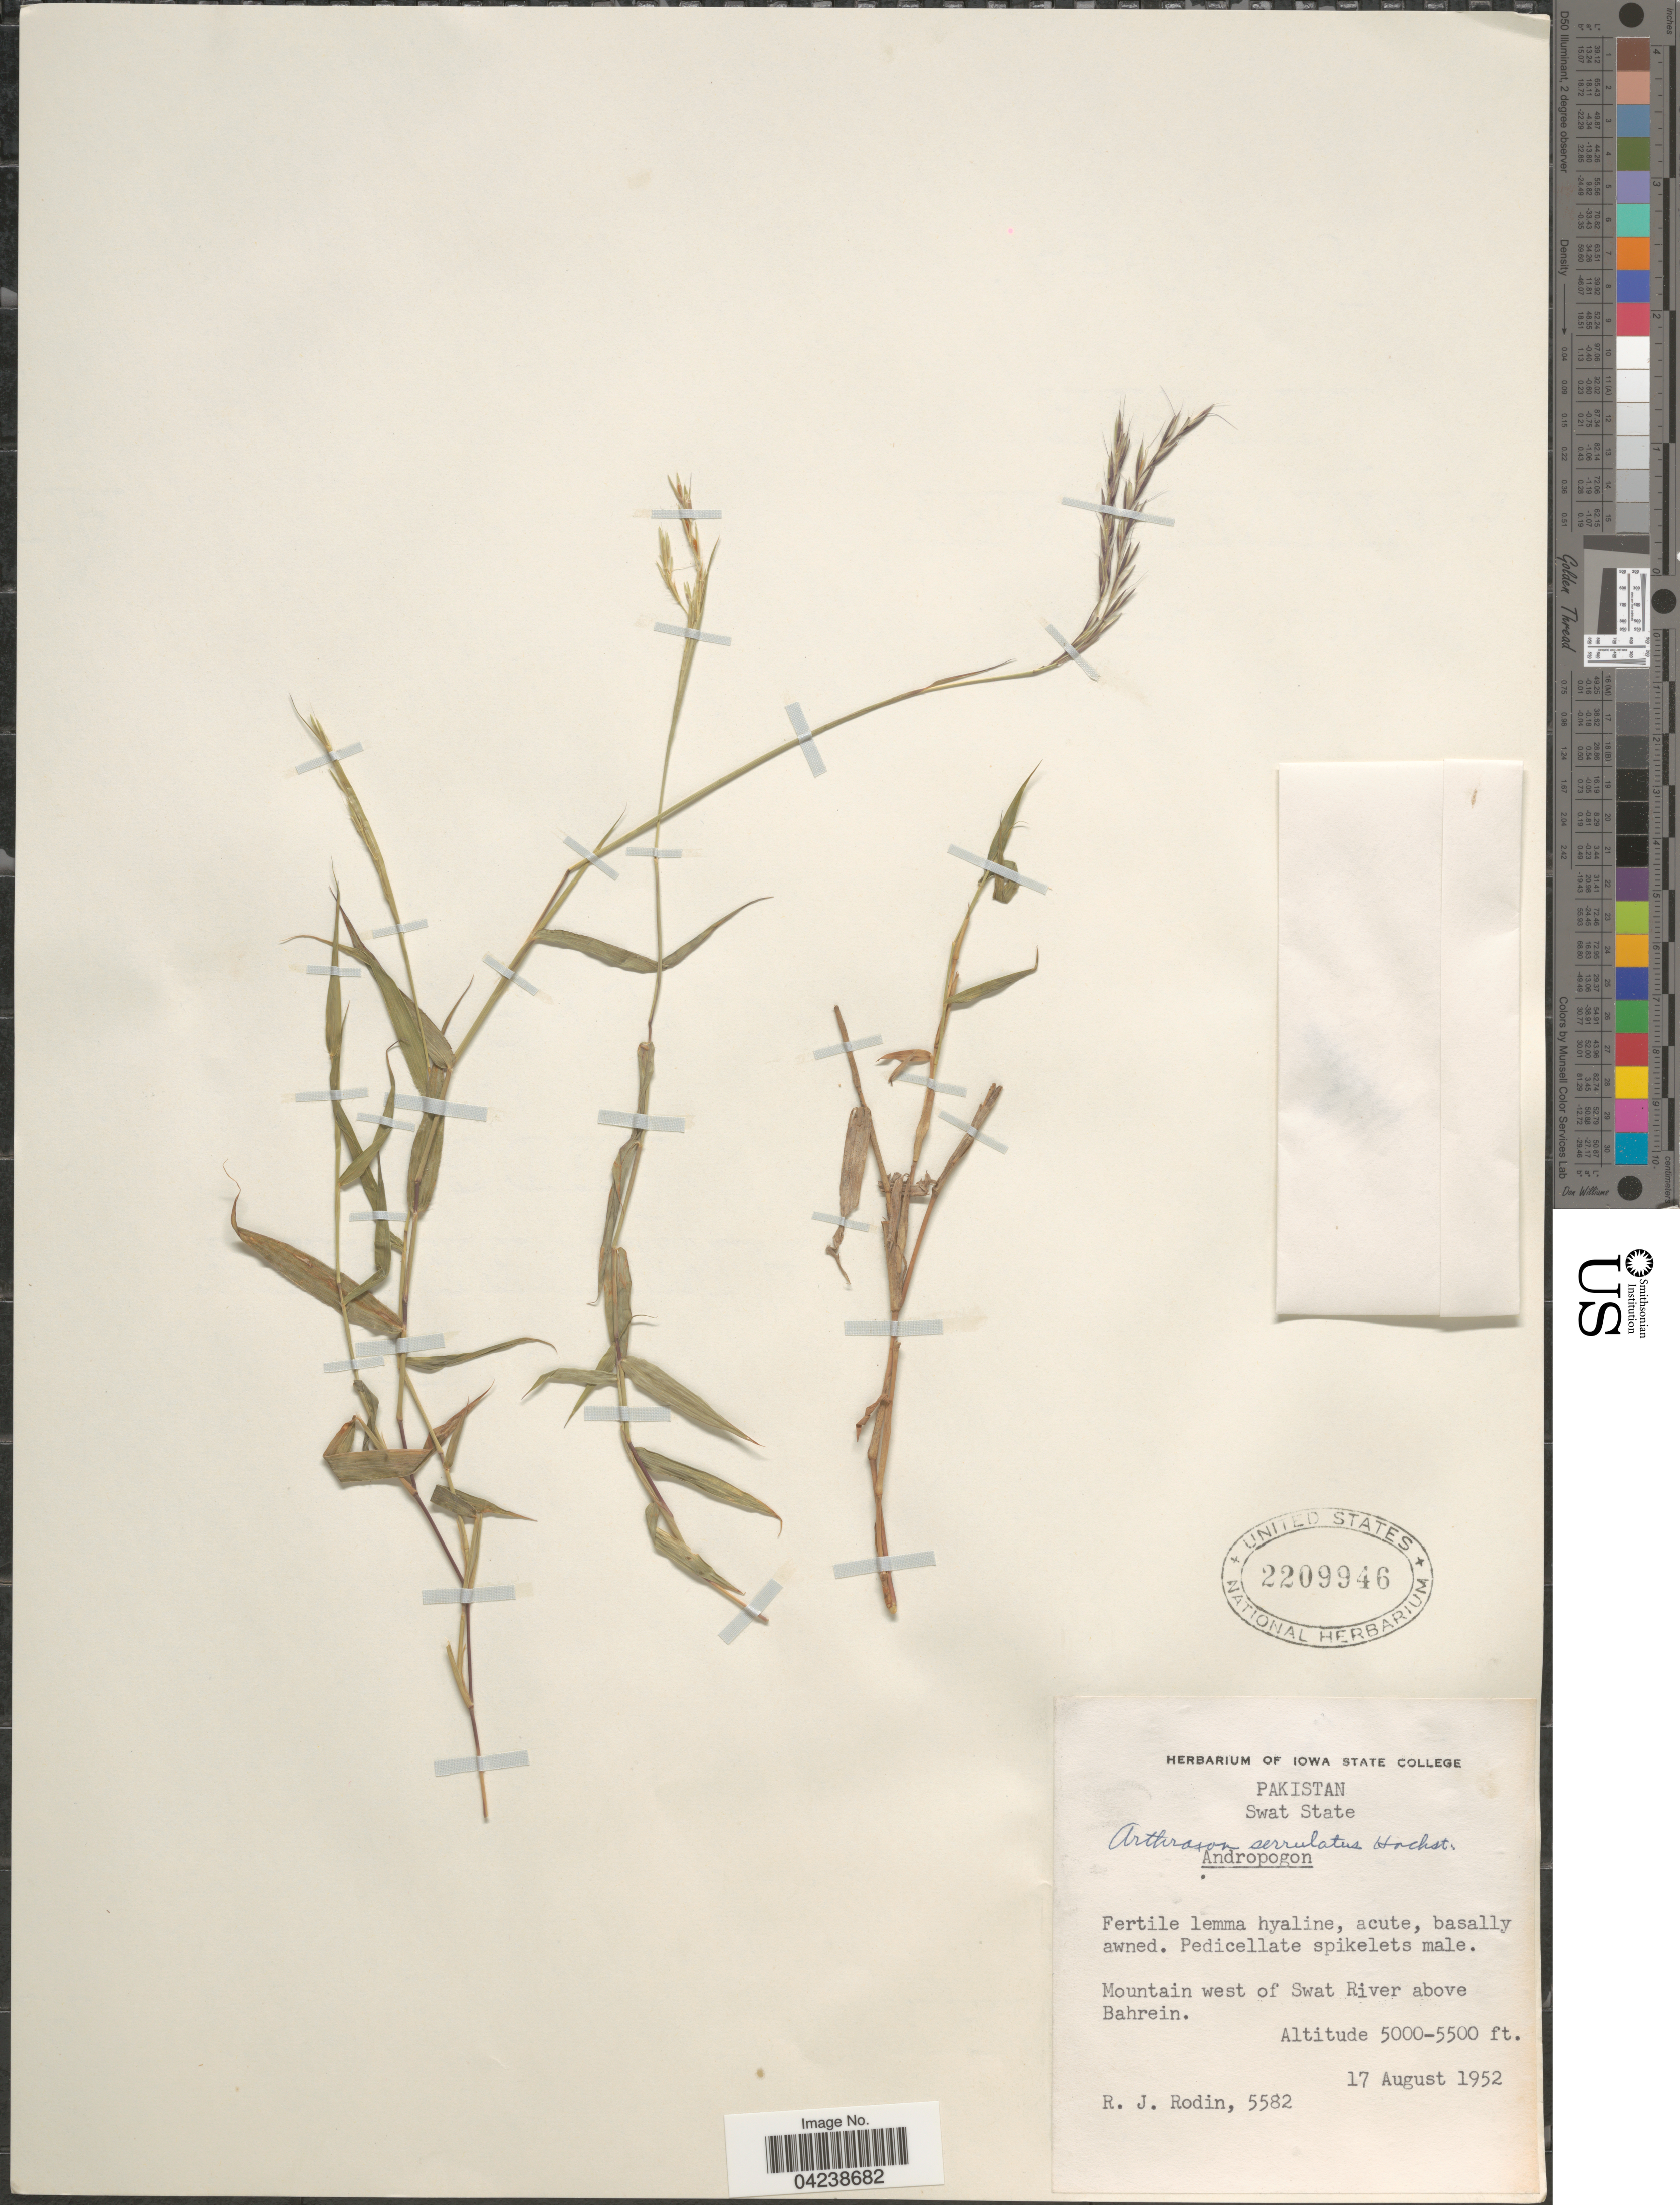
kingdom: Plantae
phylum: Tracheophyta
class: Liliopsida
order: Poales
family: Poaceae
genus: Arthraxon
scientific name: Arthraxon prionodes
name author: (Steud.) Dandy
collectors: R. J. Rodin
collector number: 5582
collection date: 1952-08-17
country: Pakistan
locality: Swat State. Mountain west of Swat River above Bahrein.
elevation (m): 1524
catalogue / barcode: US 2209946